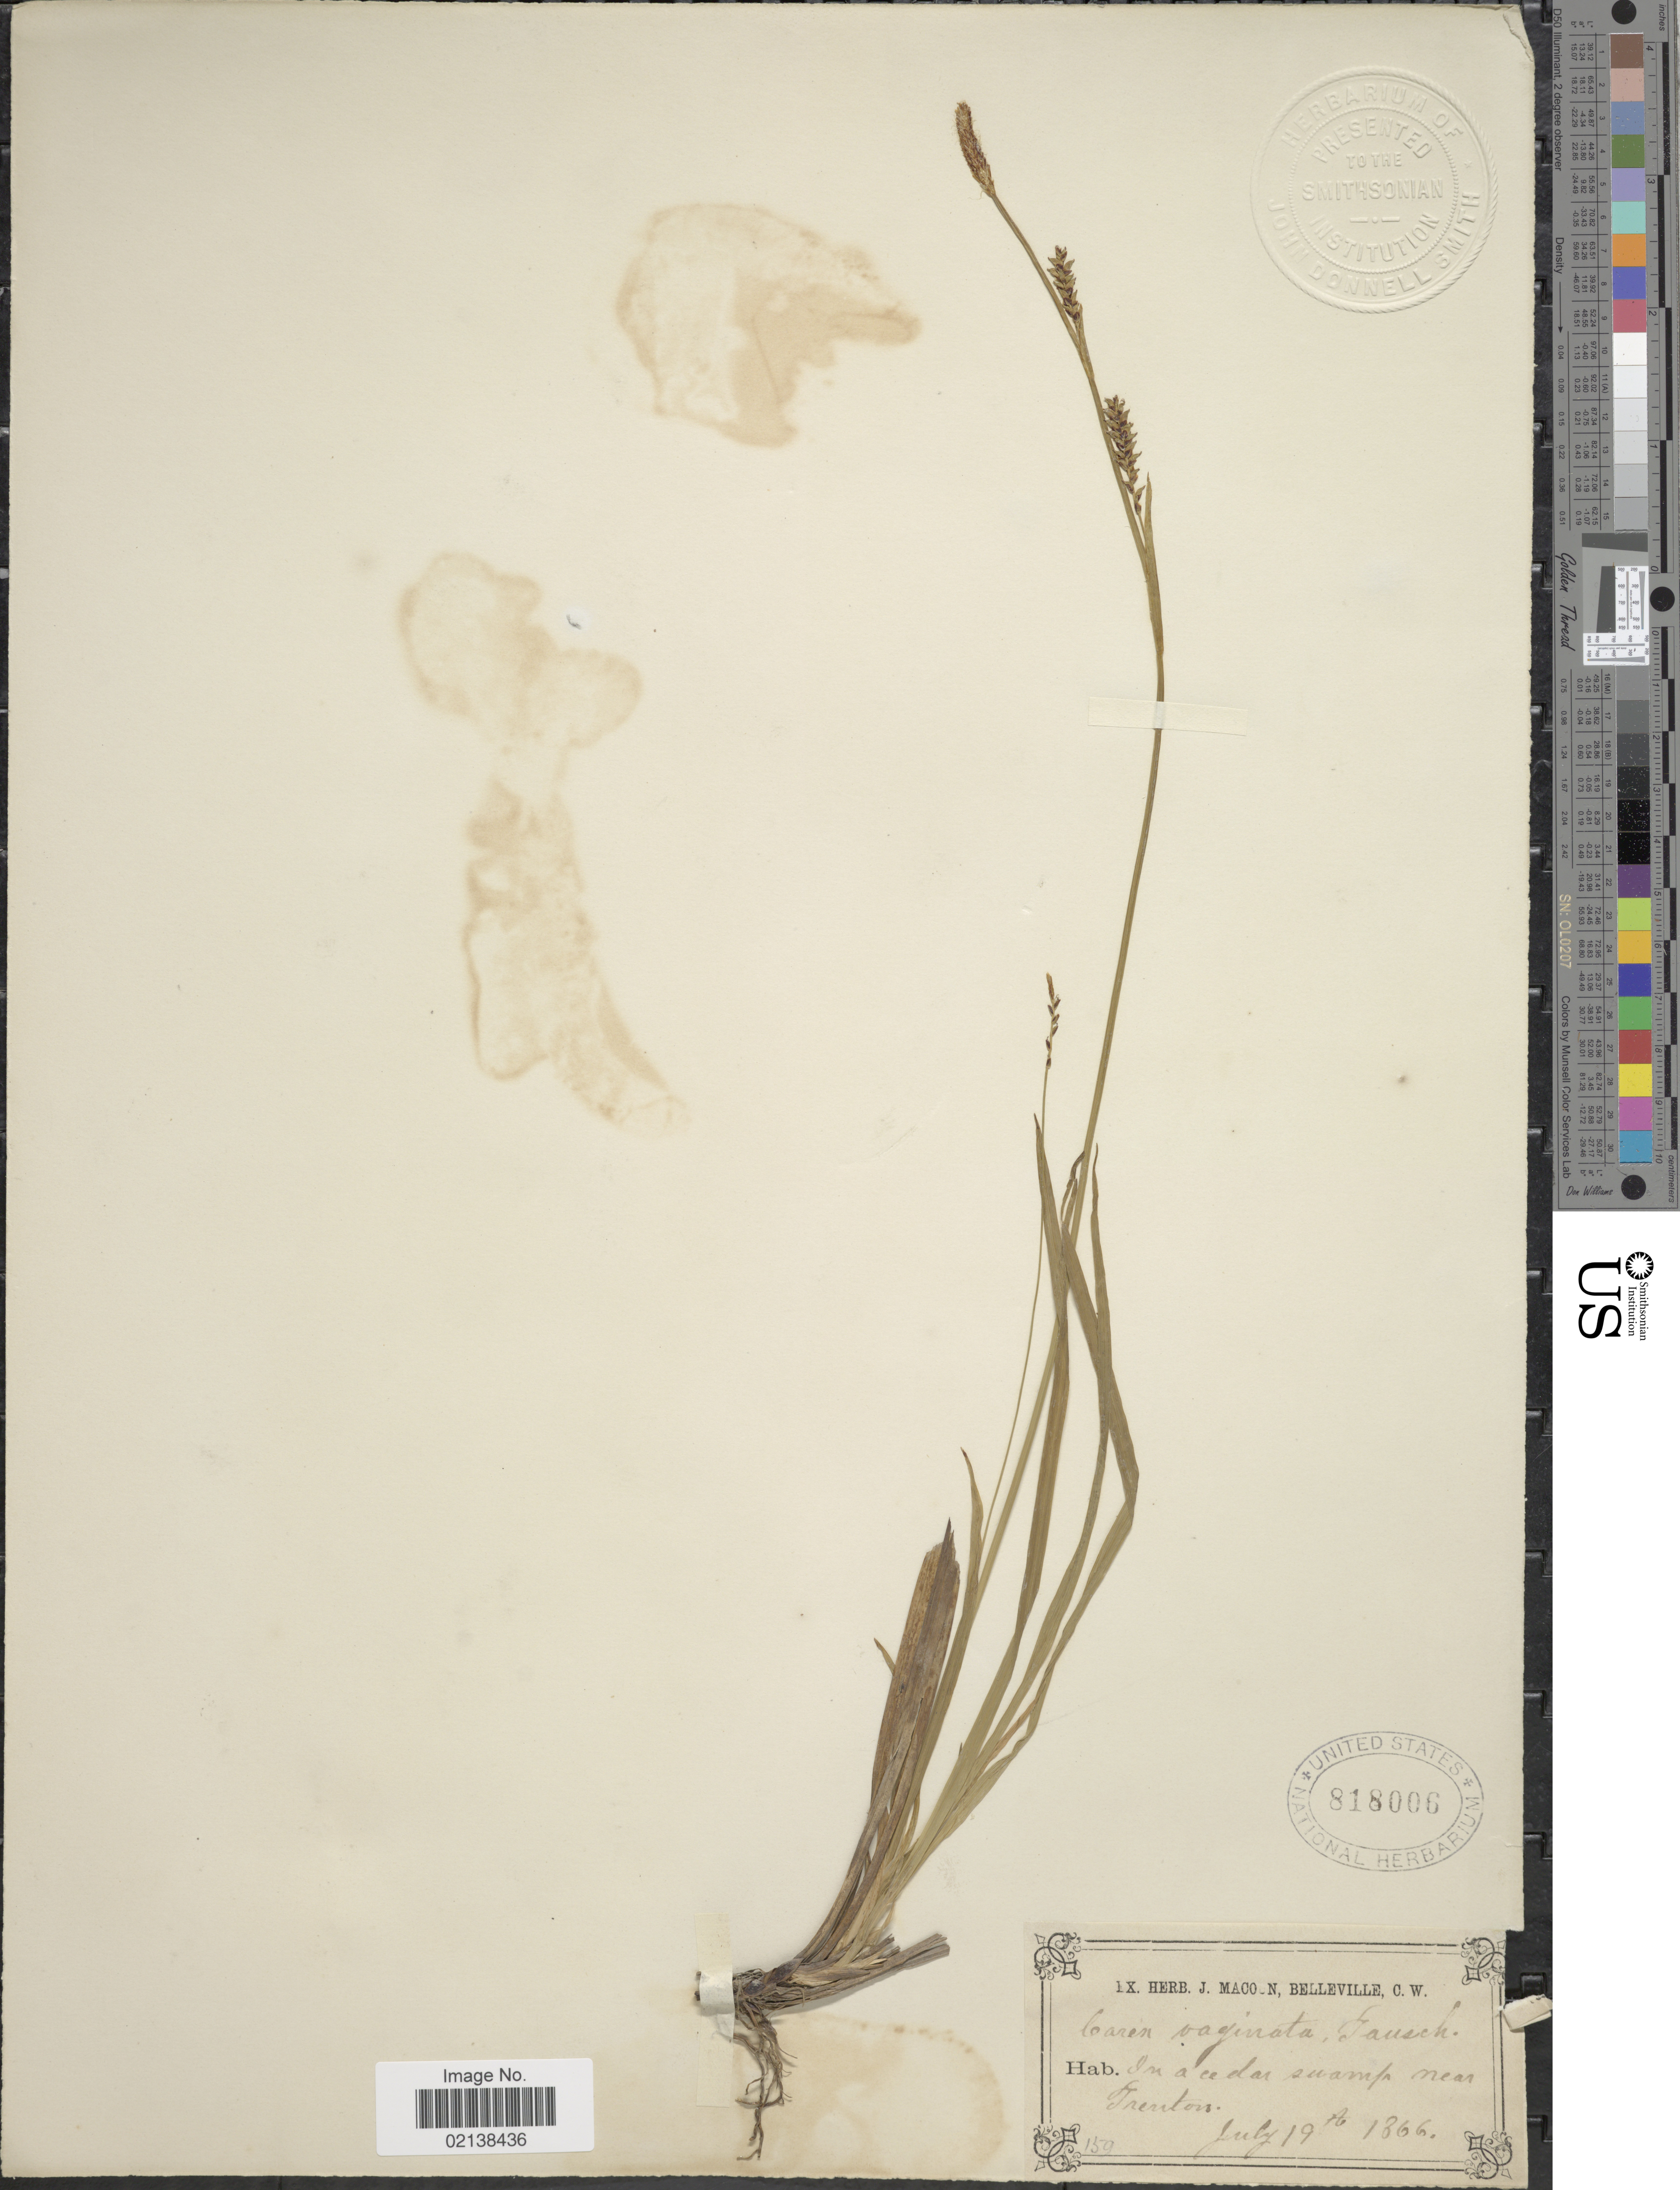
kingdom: Plantae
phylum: Tracheophyta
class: Liliopsida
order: Poales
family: Cyperaceae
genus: Carex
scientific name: Carex vaginata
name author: Tausch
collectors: Ex herb. J. Macoun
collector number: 159?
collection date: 1866-07-19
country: Canada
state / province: Ontario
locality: In a cedar swamp near Trenton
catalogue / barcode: US 818006